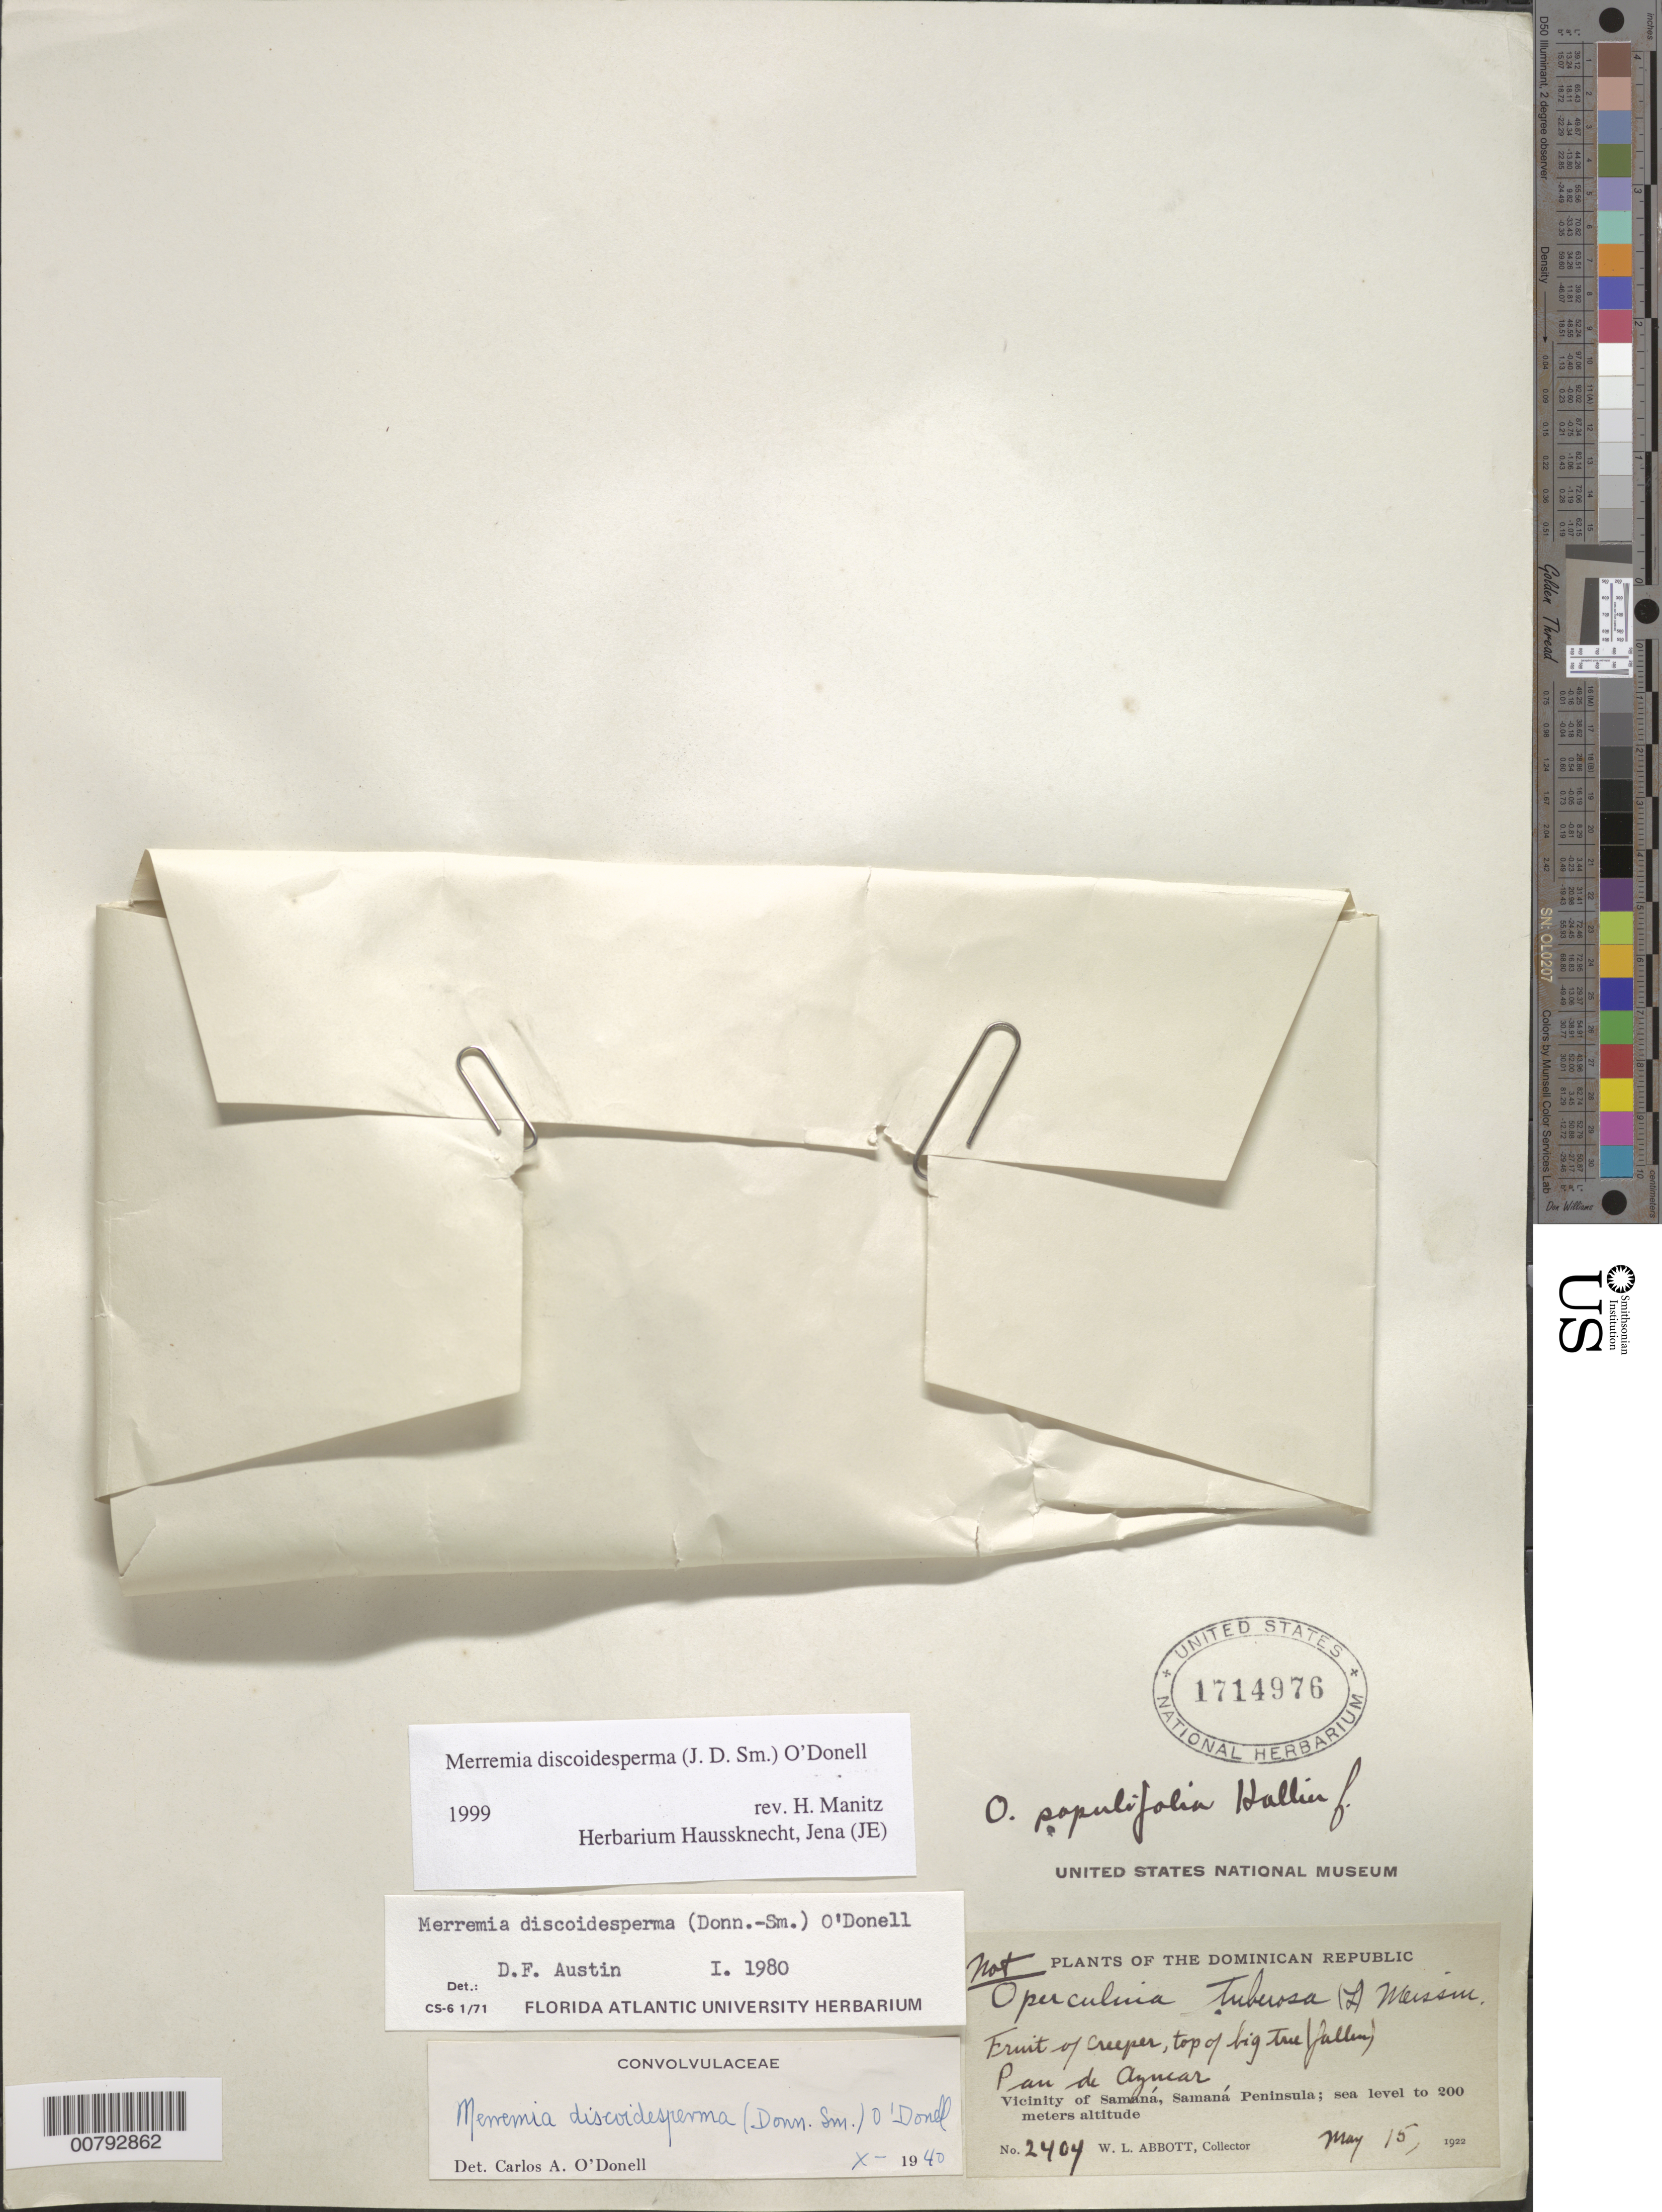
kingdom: Plantae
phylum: Tracheophyta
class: Magnoliopsida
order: Solanales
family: Convolvulaceae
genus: Distimake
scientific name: Distimake discoidesperma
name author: (Donn. Sm.) A. R. Simões & Sim.-Bianch.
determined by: Strong, Mark T., (BOT), Smithsonian Institution - National Museum of Natural History (UNITED STATES)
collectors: W. L. Abbott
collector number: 2404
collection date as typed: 15 May 1922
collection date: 1922-05-15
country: Dominican Republic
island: Hispaniola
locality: Samaná Peninsula, vicinity of Samaná, Pan de Azucar.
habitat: Top of big tree (Jallen).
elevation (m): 0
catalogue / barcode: US 1714976